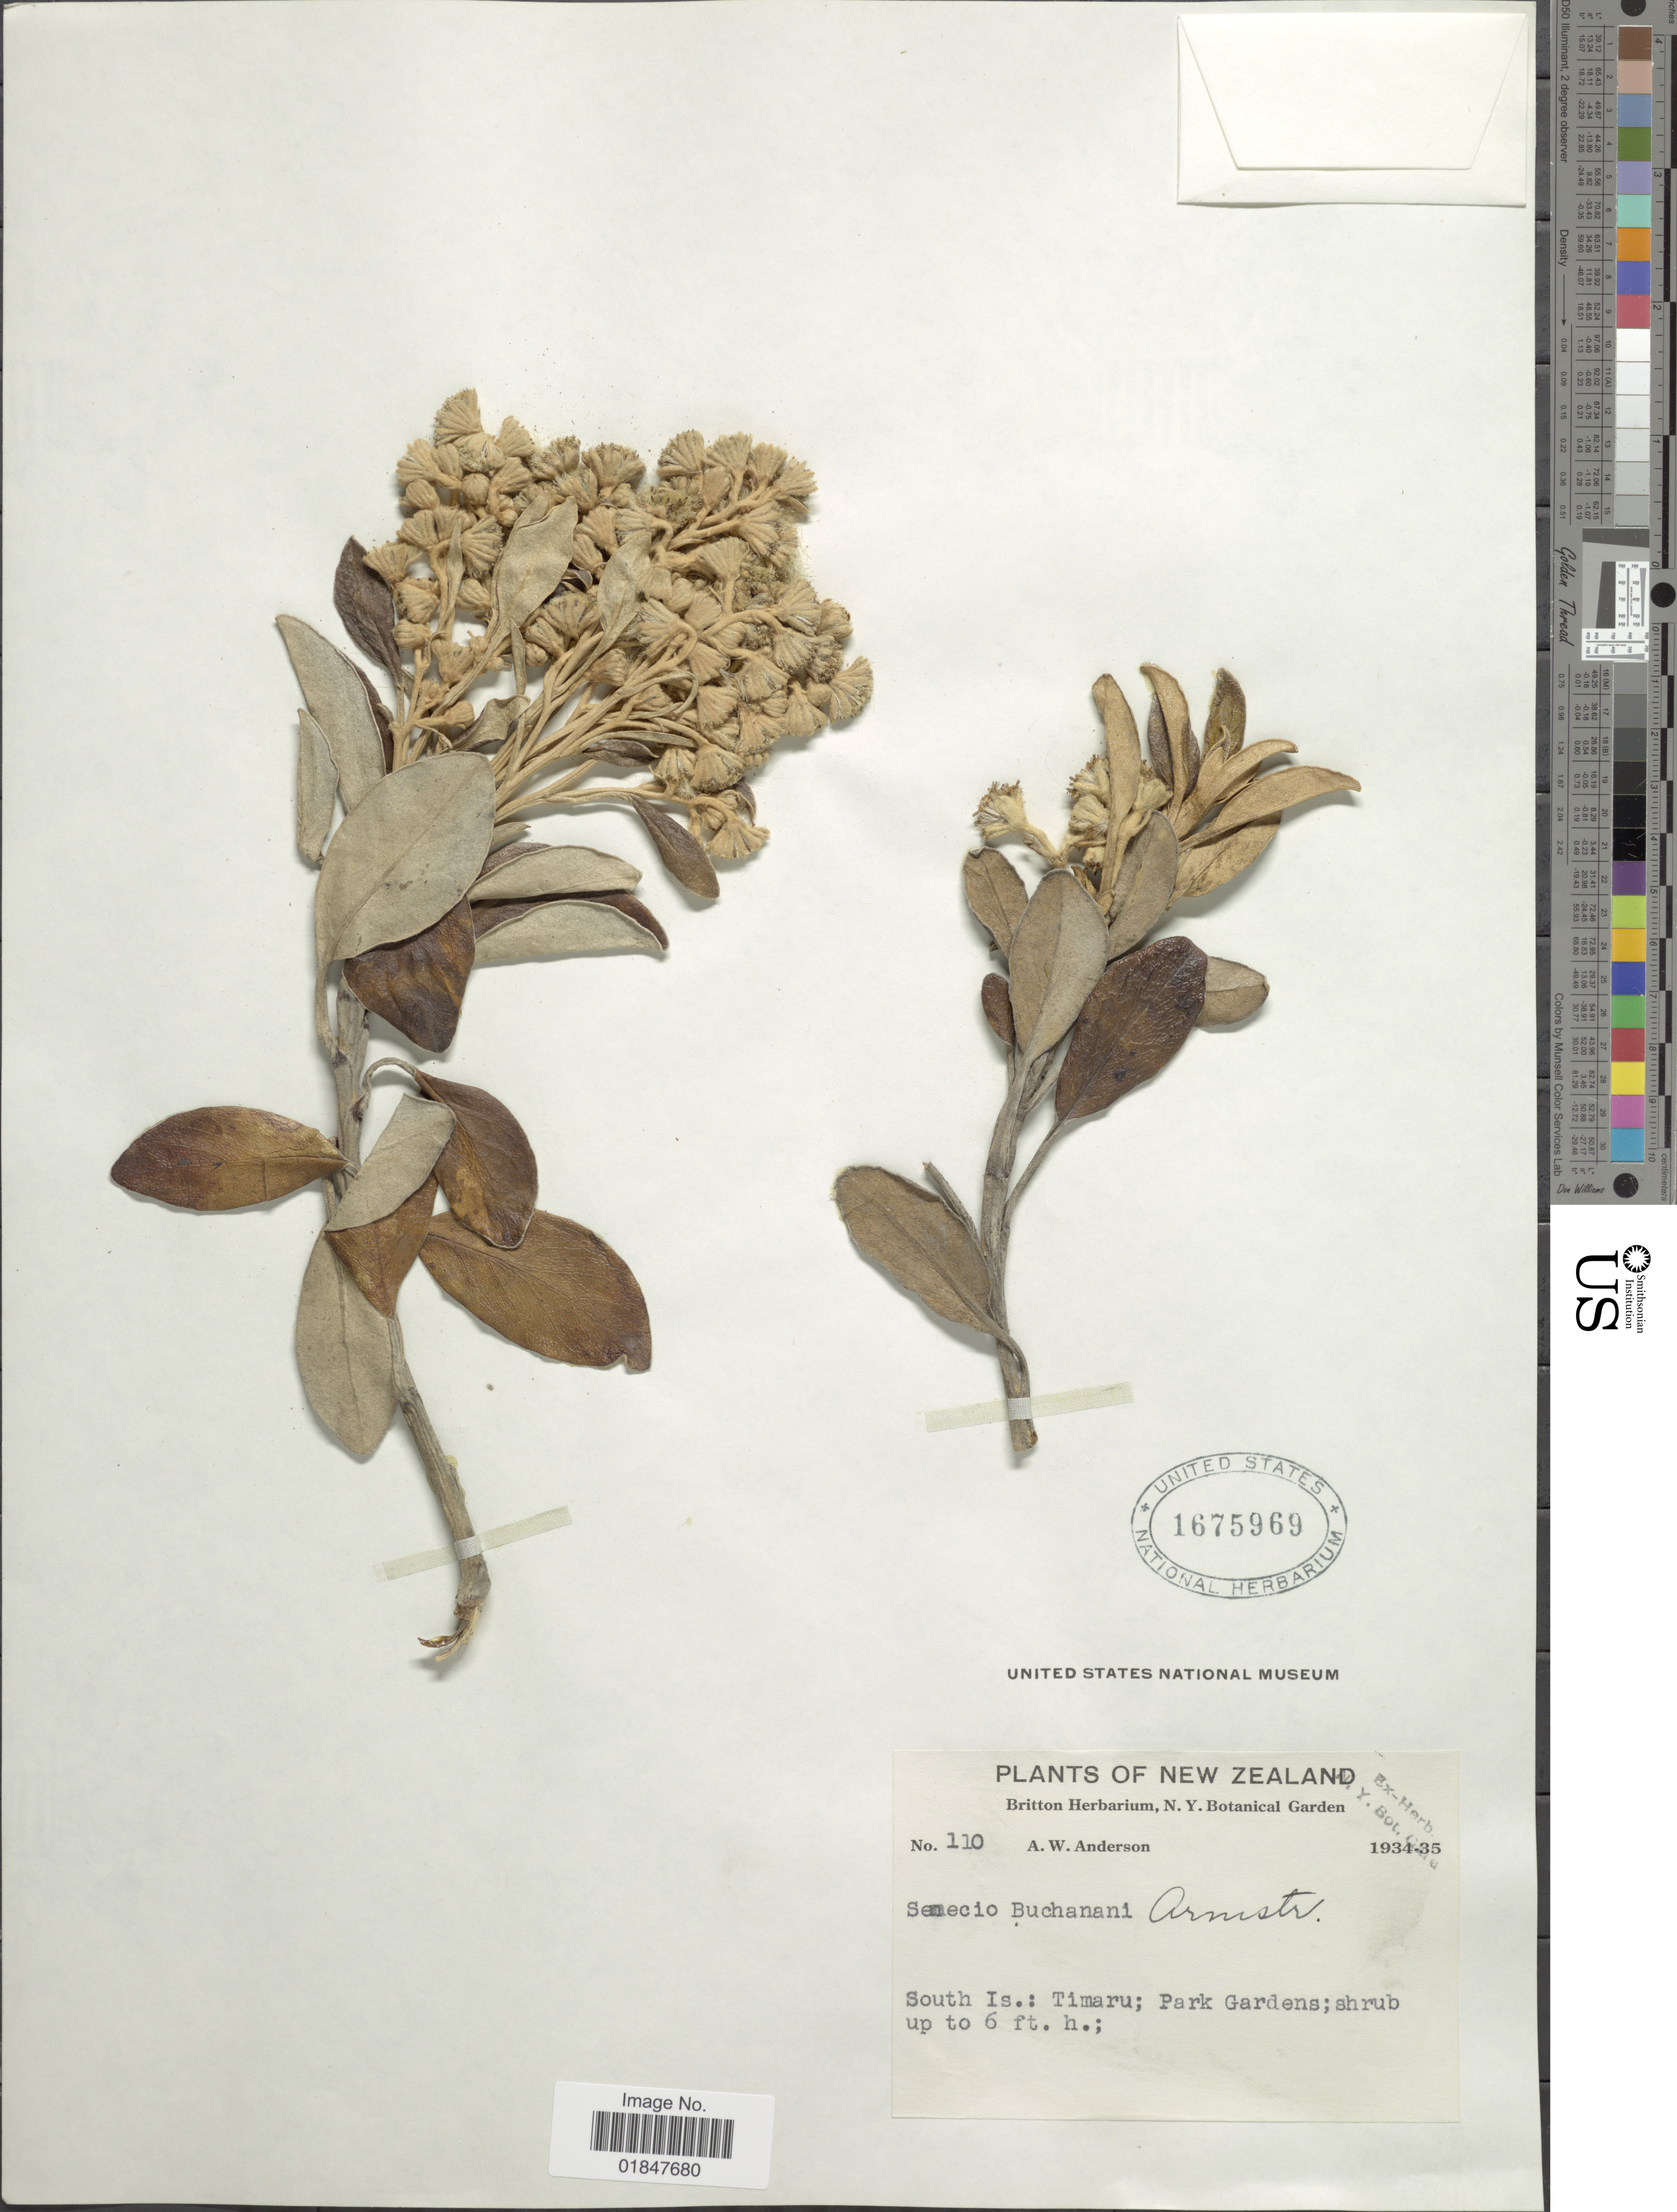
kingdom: Plantae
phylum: Tracheophyta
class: Magnoliopsida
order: Asterales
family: Asteraceae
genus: Brachyglottis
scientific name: Brachyglottis elaeagnifolia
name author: (Hook. f.) B. Nord.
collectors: A. W. Anderson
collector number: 110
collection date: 1934/1935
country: New Zealand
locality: South Is.: Timaru; Park Gardens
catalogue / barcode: US 1675969